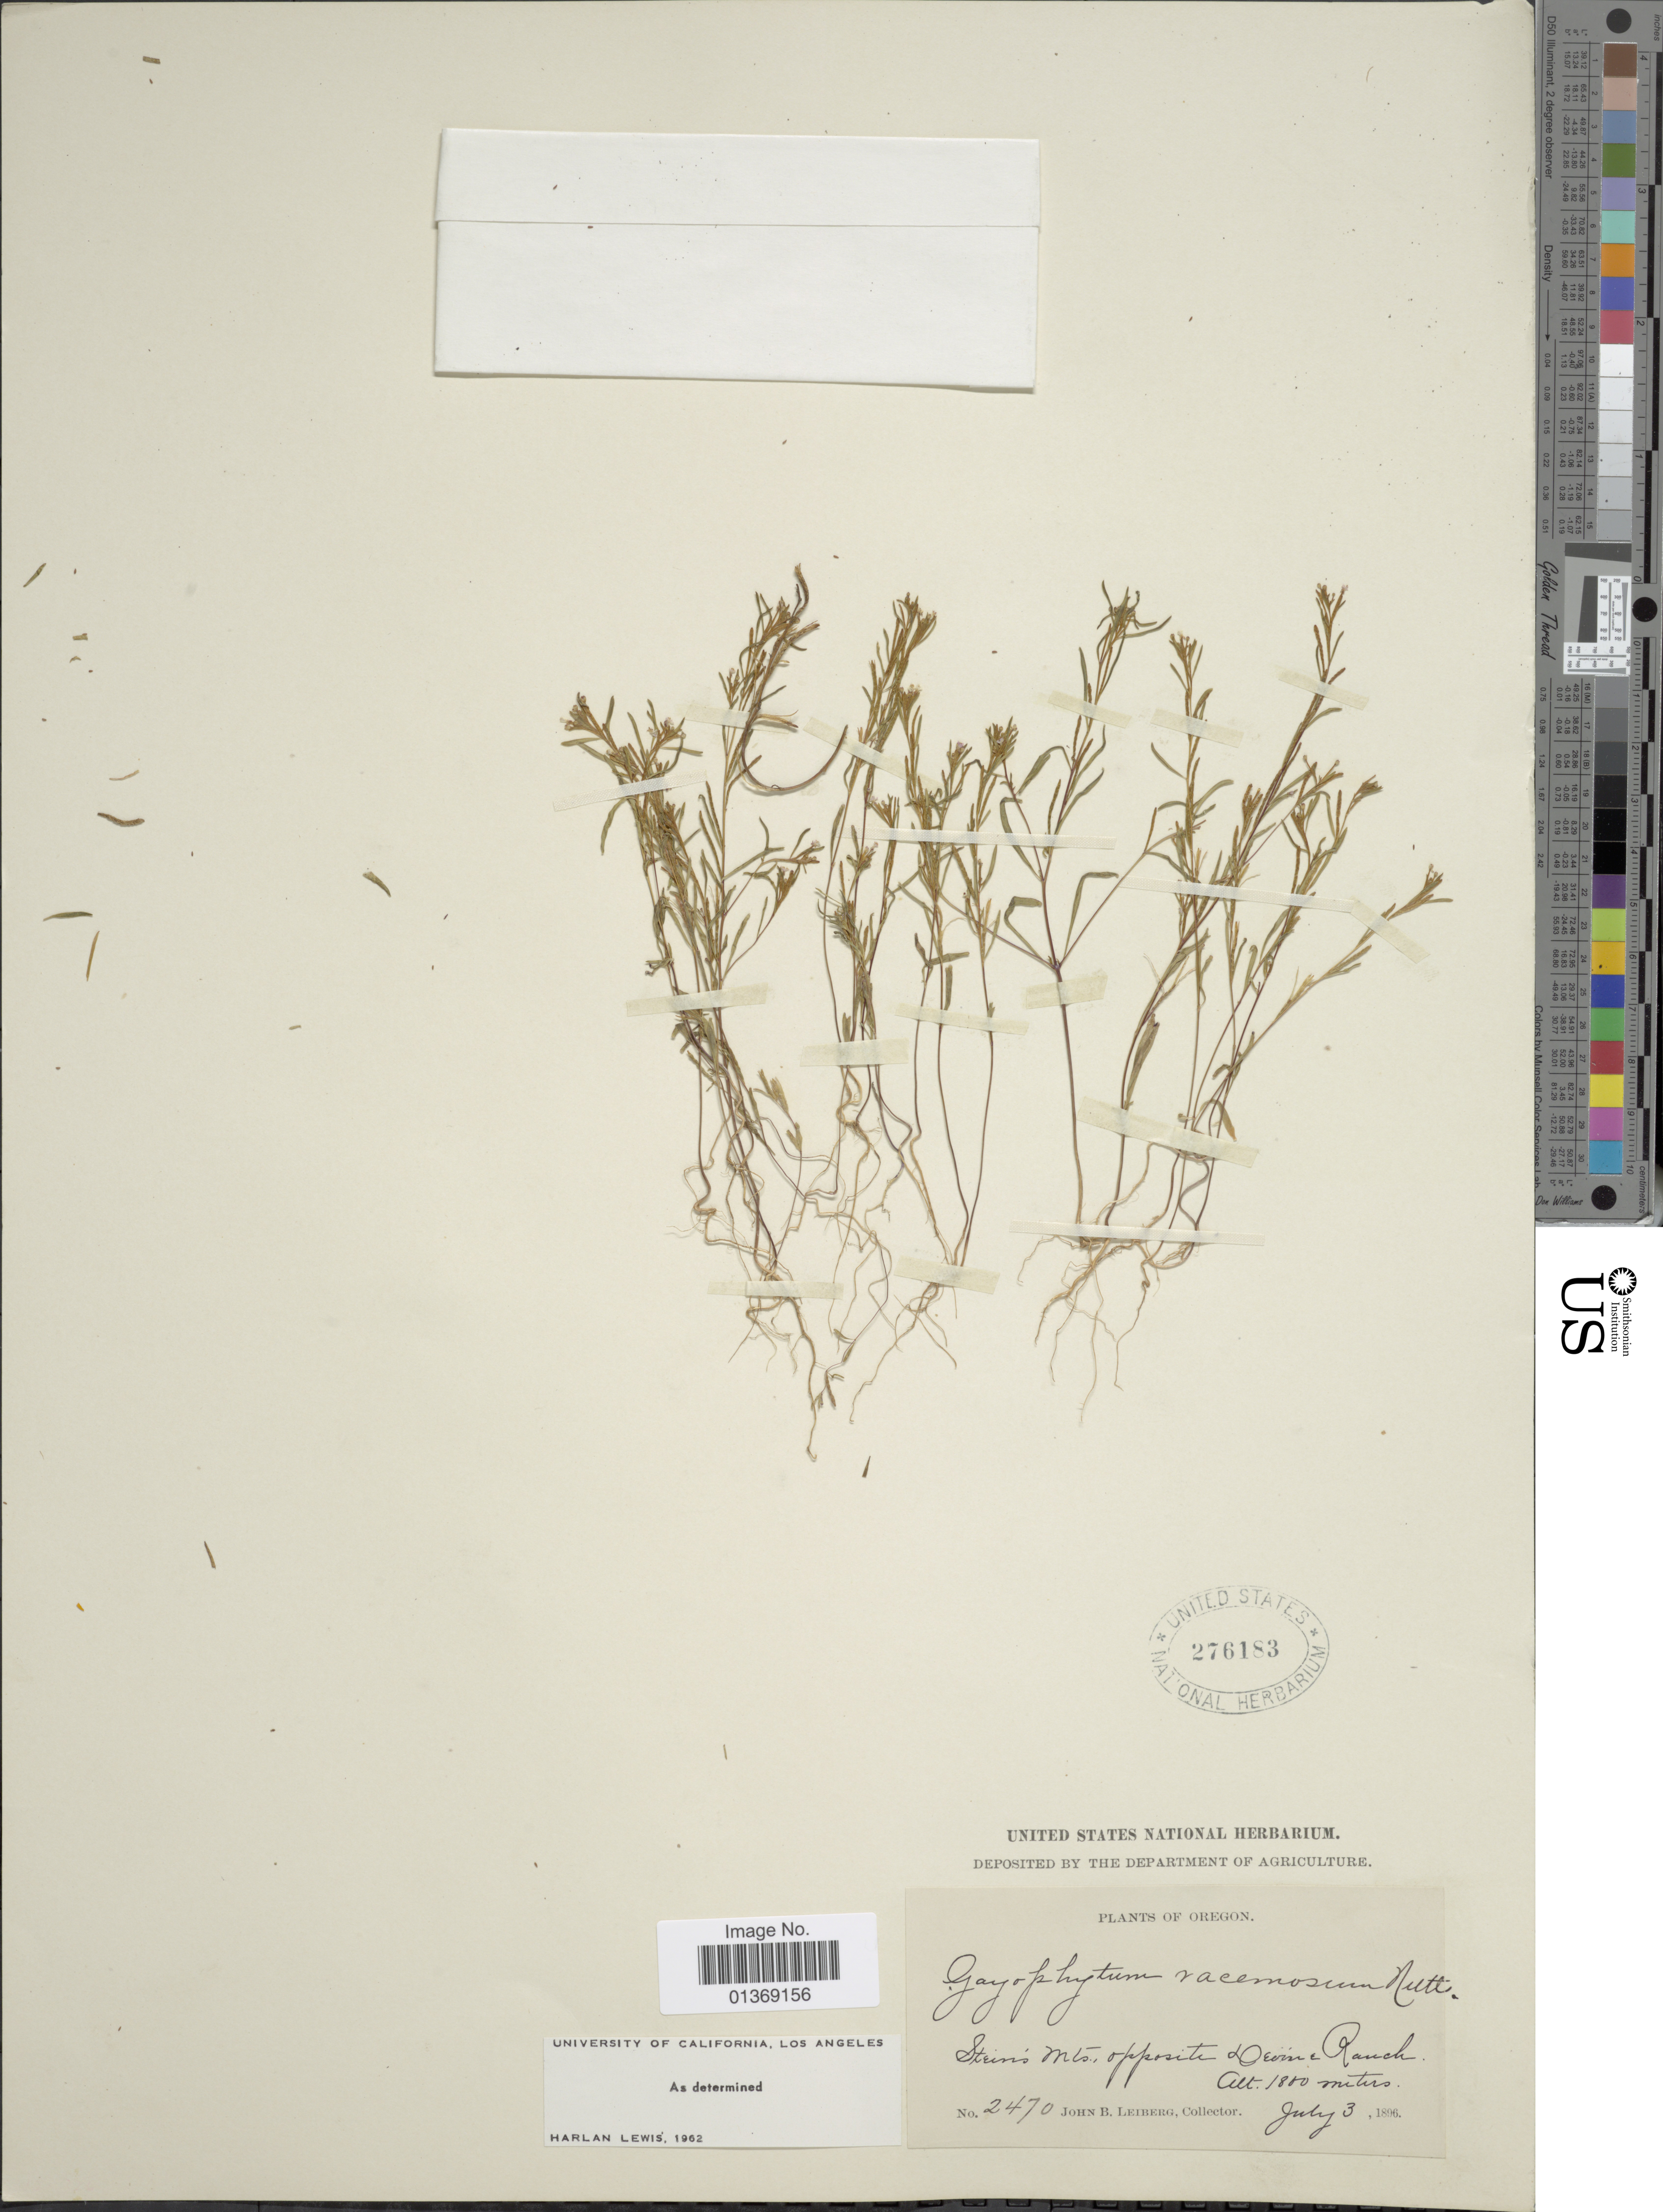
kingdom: Plantae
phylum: Tracheophyta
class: Magnoliopsida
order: Myrtales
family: Onagraceae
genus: Gayophytum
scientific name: Gayophytum racemosum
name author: Torr. & A. Gray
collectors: J. B. Leiberg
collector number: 2470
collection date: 1896-07-03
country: United States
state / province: Oregon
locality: Steins Mts. [Steens Mts.] opposite Devine Ranch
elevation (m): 1800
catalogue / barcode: US 276183